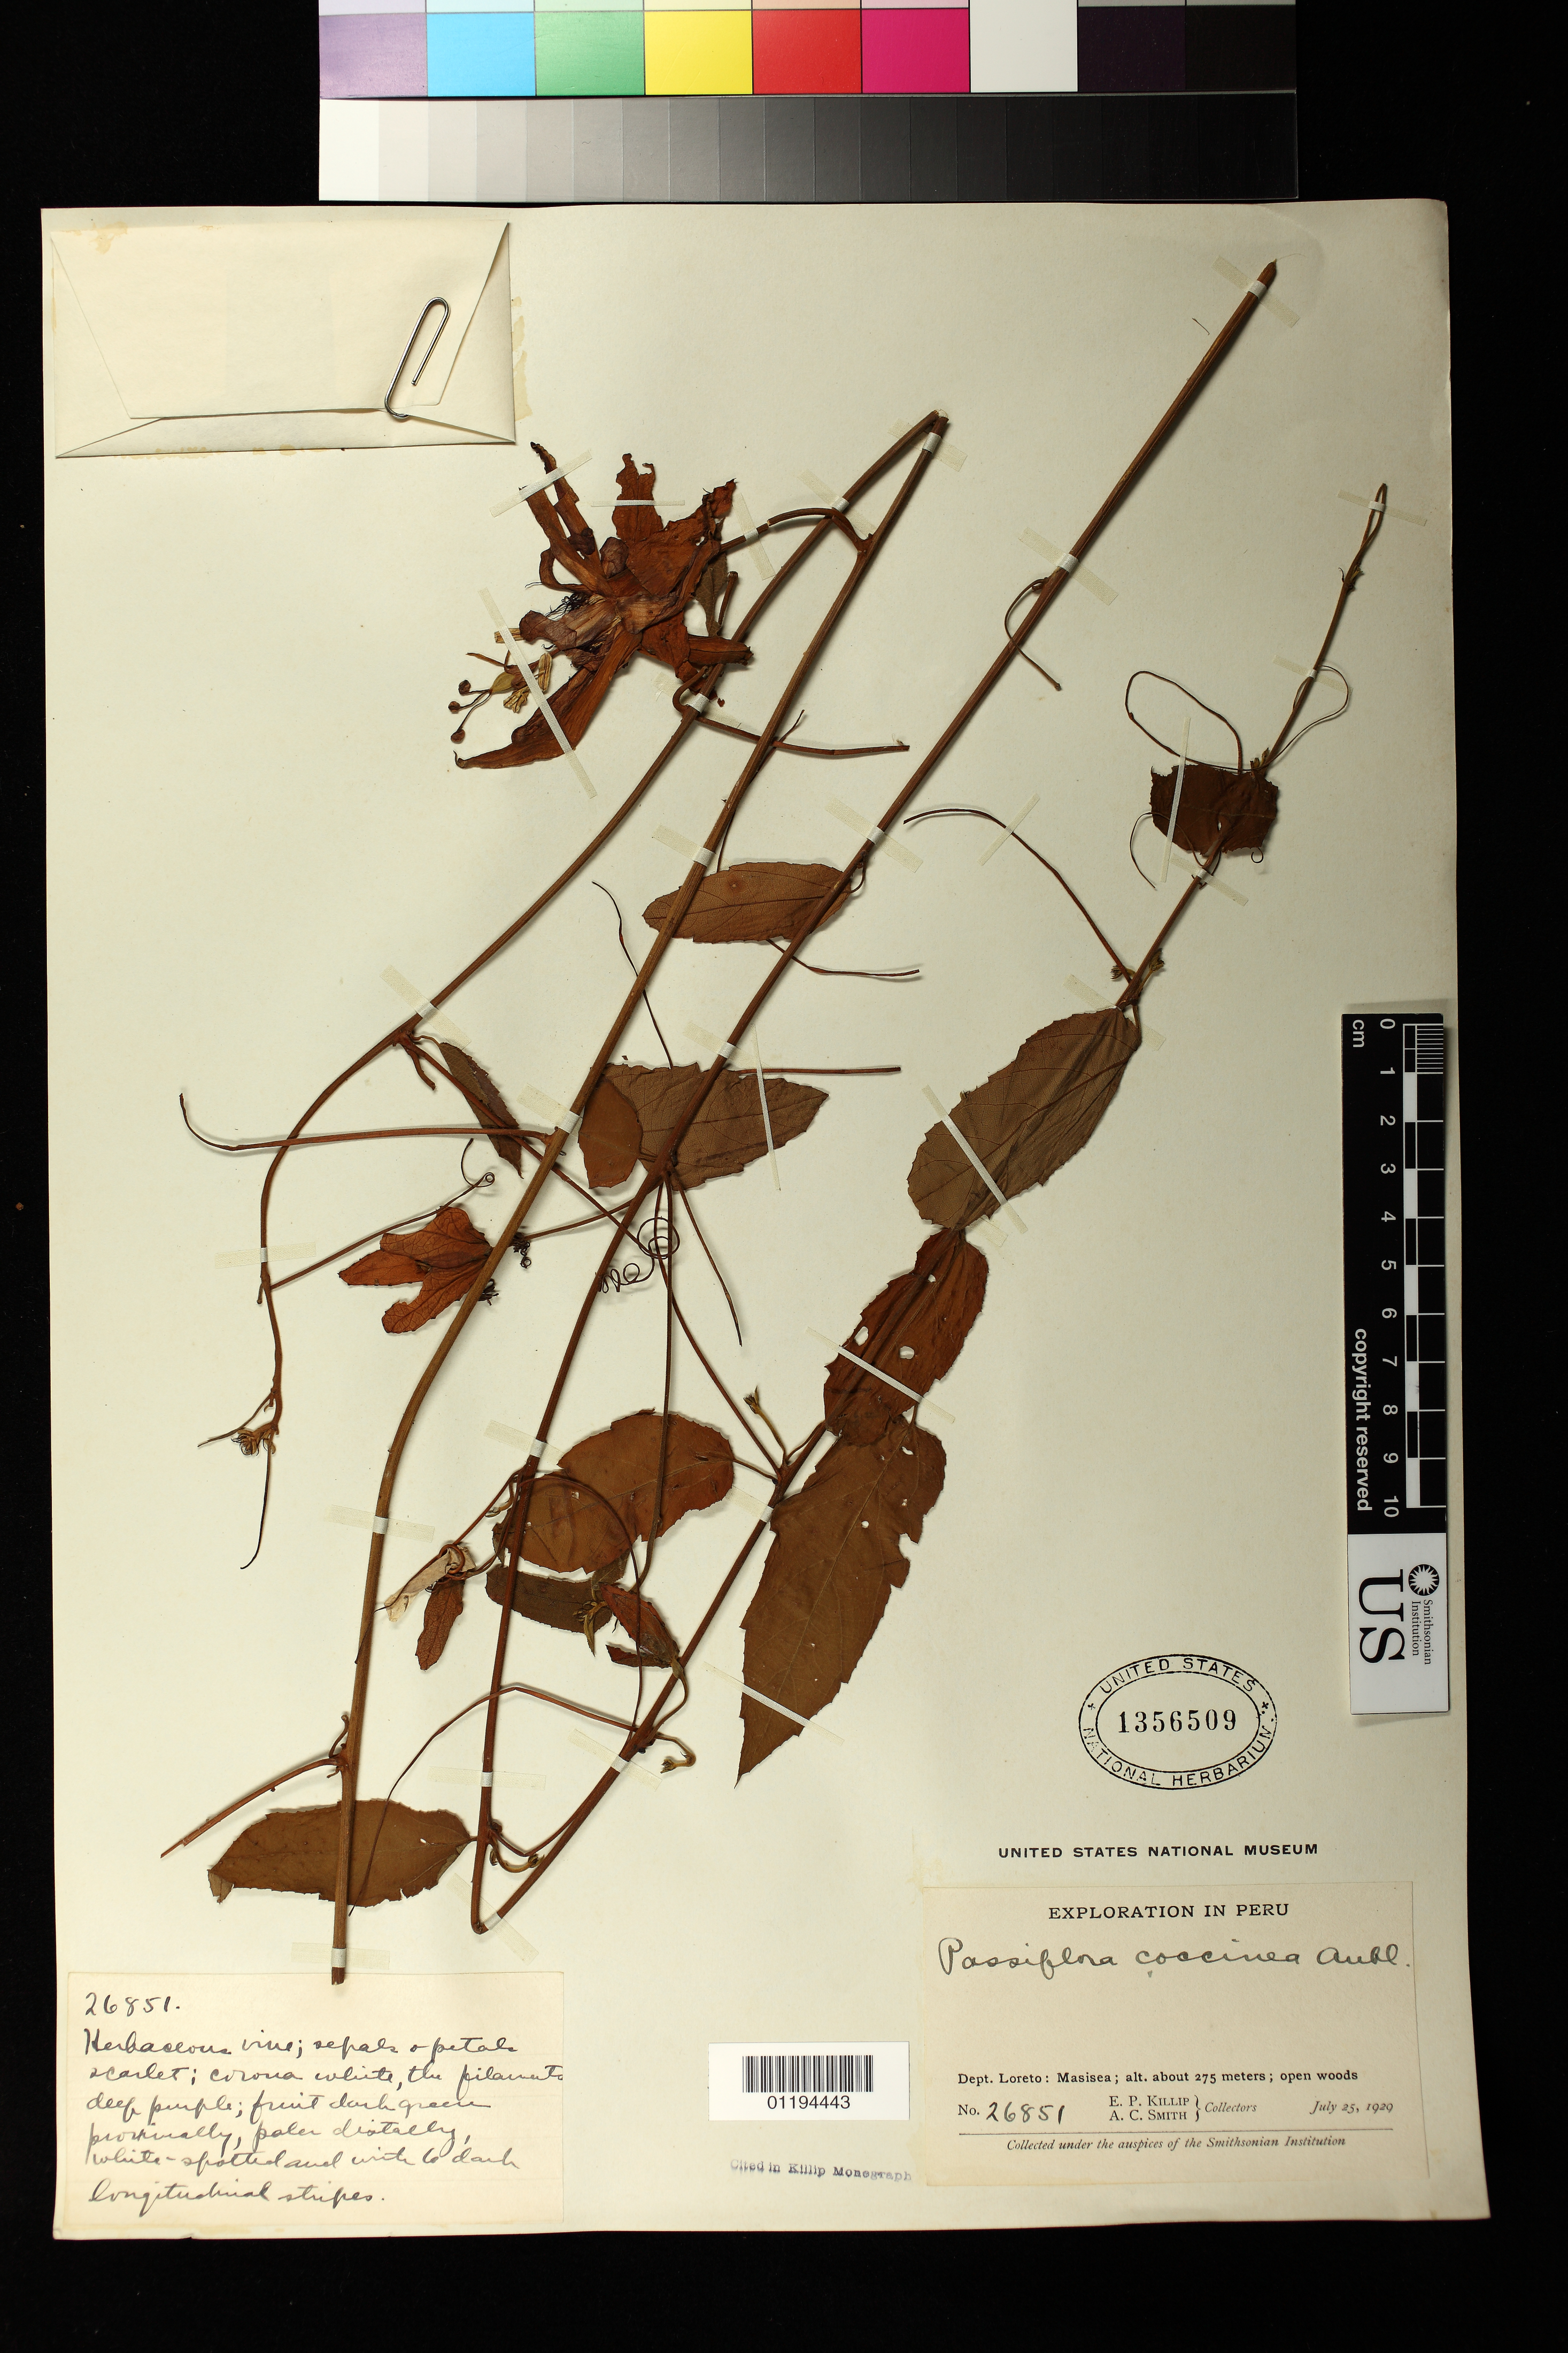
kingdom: Plantae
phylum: Tracheophyta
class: Magnoliopsida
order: Malpighiales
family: Passifloraceae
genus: Passiflora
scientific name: Passiflora coccinea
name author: Aubl.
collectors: E. P. Killip & A. C. Smith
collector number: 26851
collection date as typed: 25 Jul 1929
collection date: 1929-07-25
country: Peru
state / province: Ucayali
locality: Dept Loreto: Masisea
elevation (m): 275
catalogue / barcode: US 1356509